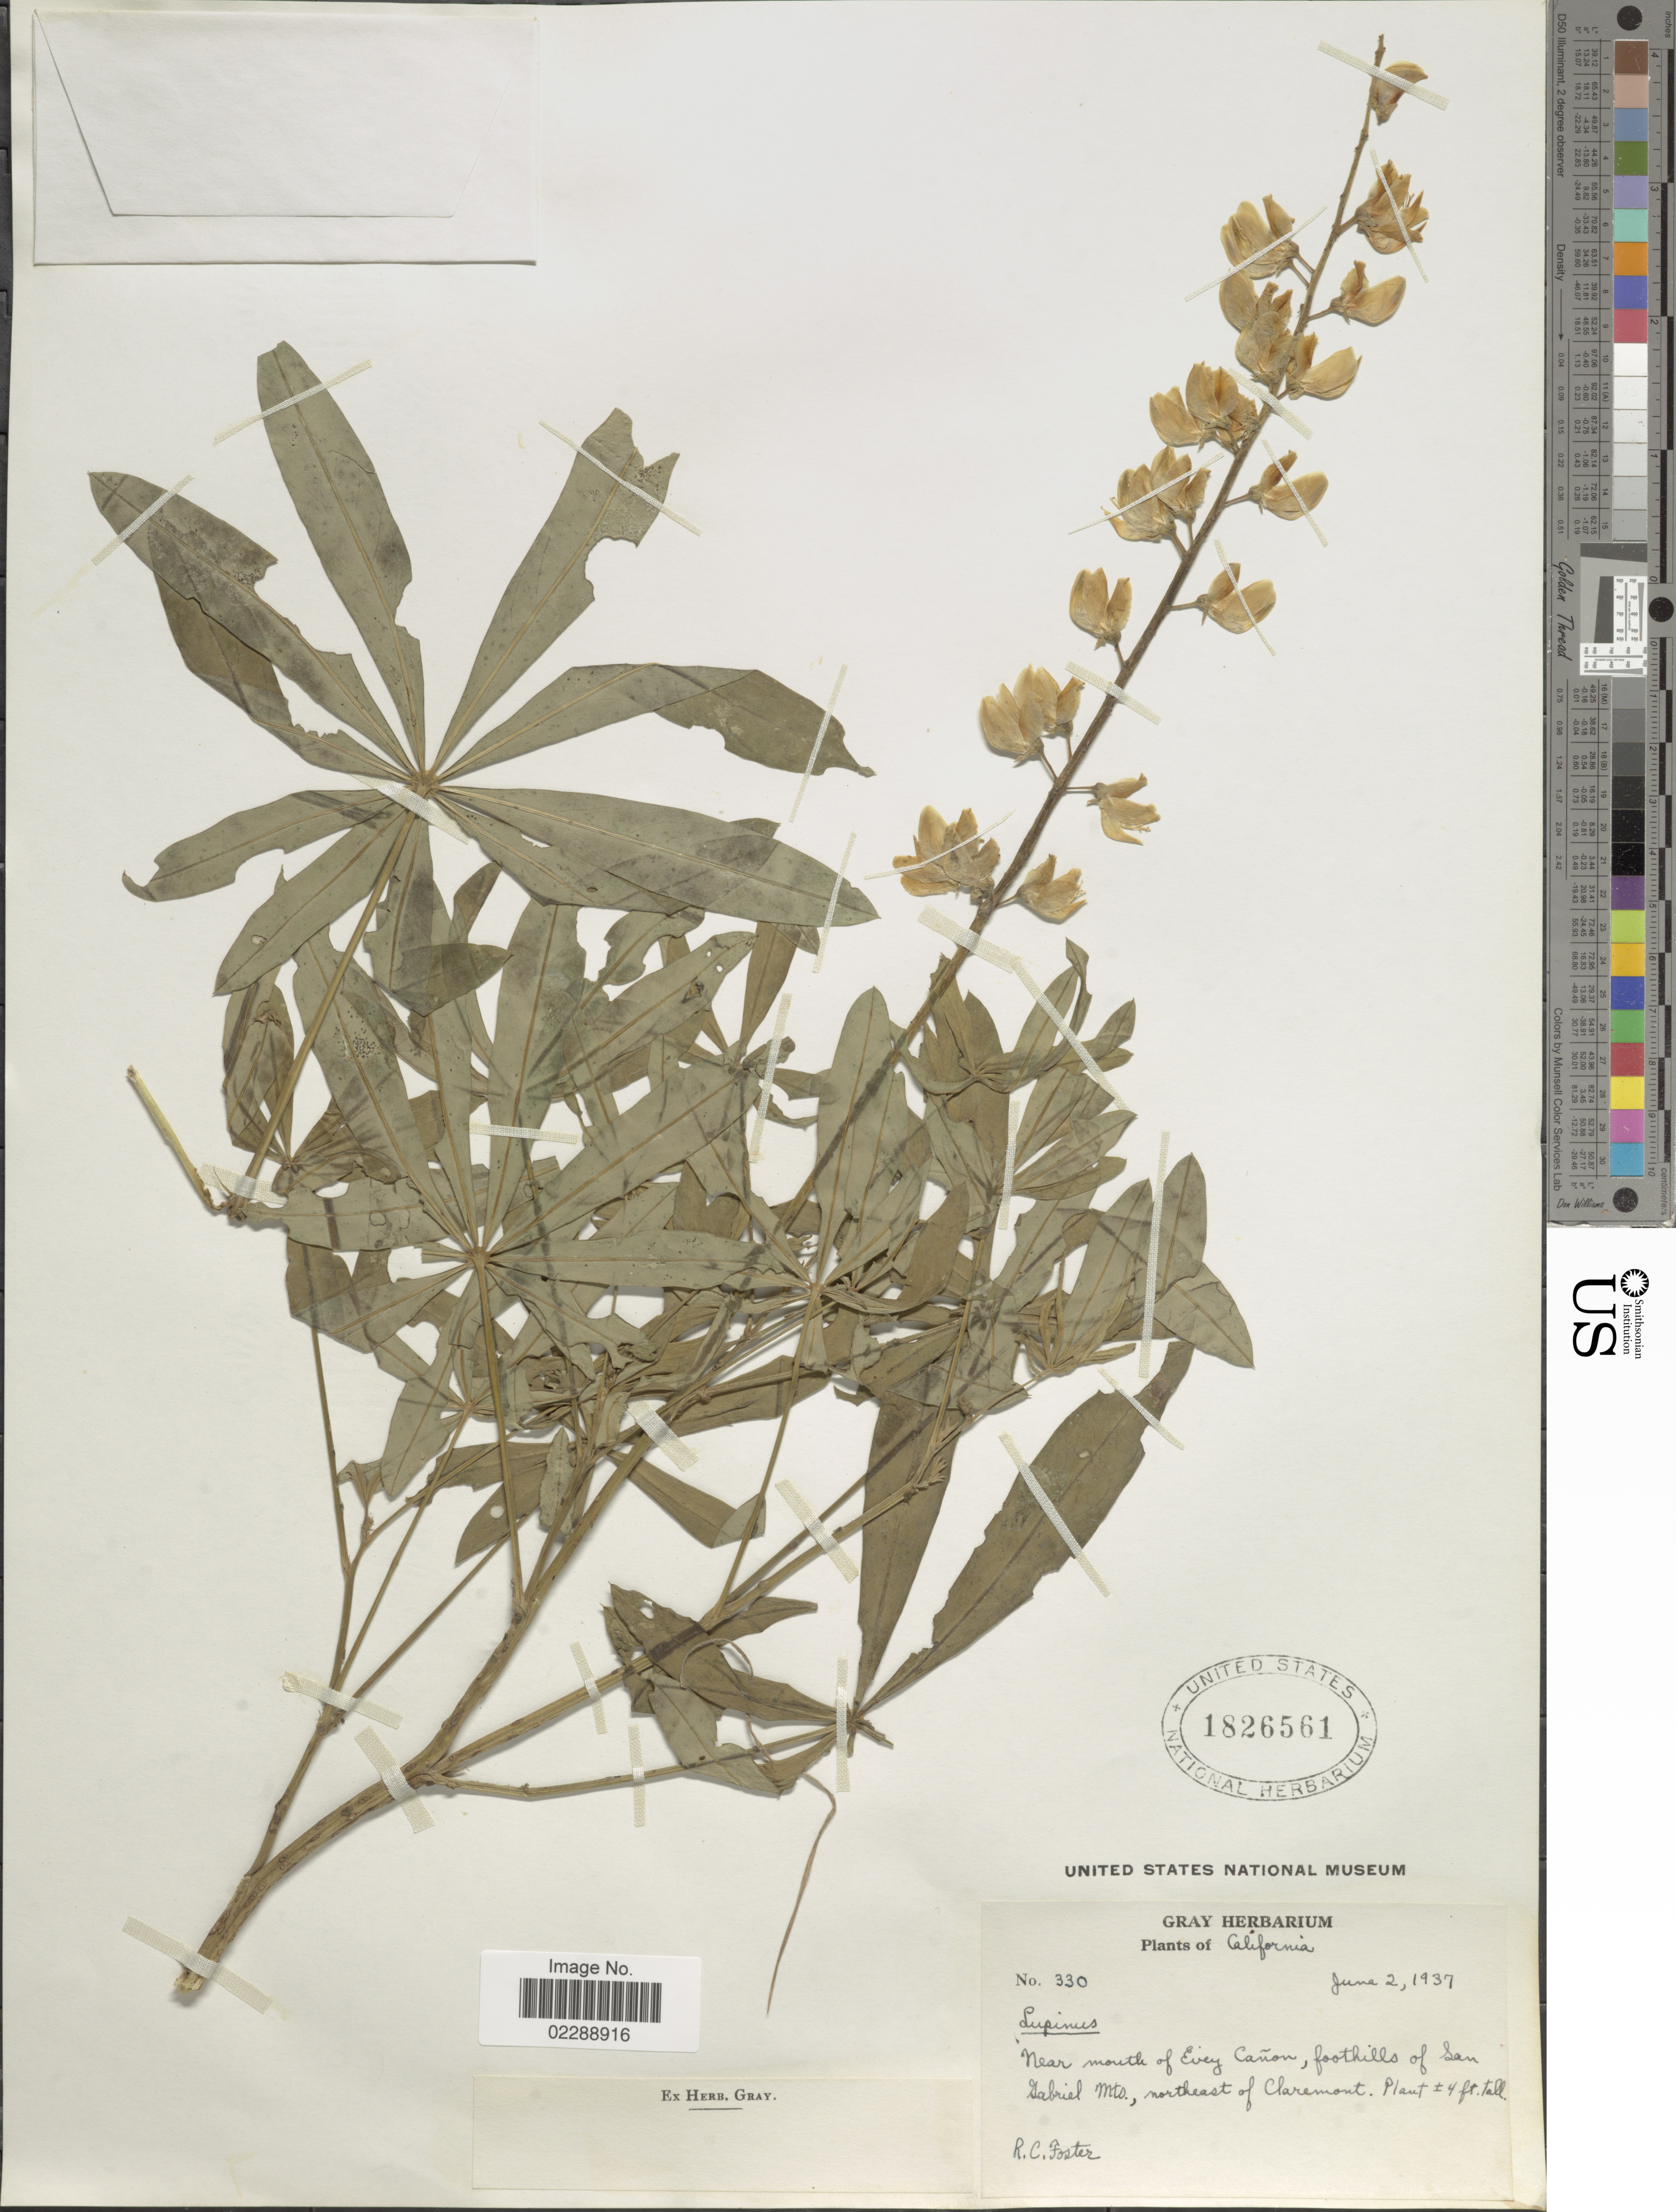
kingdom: Plantae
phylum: Tracheophyta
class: Magnoliopsida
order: Fabales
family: Fabaceae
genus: Lupinus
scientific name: Lupinus sp.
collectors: R. C. Foster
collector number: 330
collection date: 1937-06-02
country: United States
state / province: California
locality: Near mouth of Evey Canon, foothills Gabriel Mts., northeast of Claremont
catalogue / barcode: US 1826561